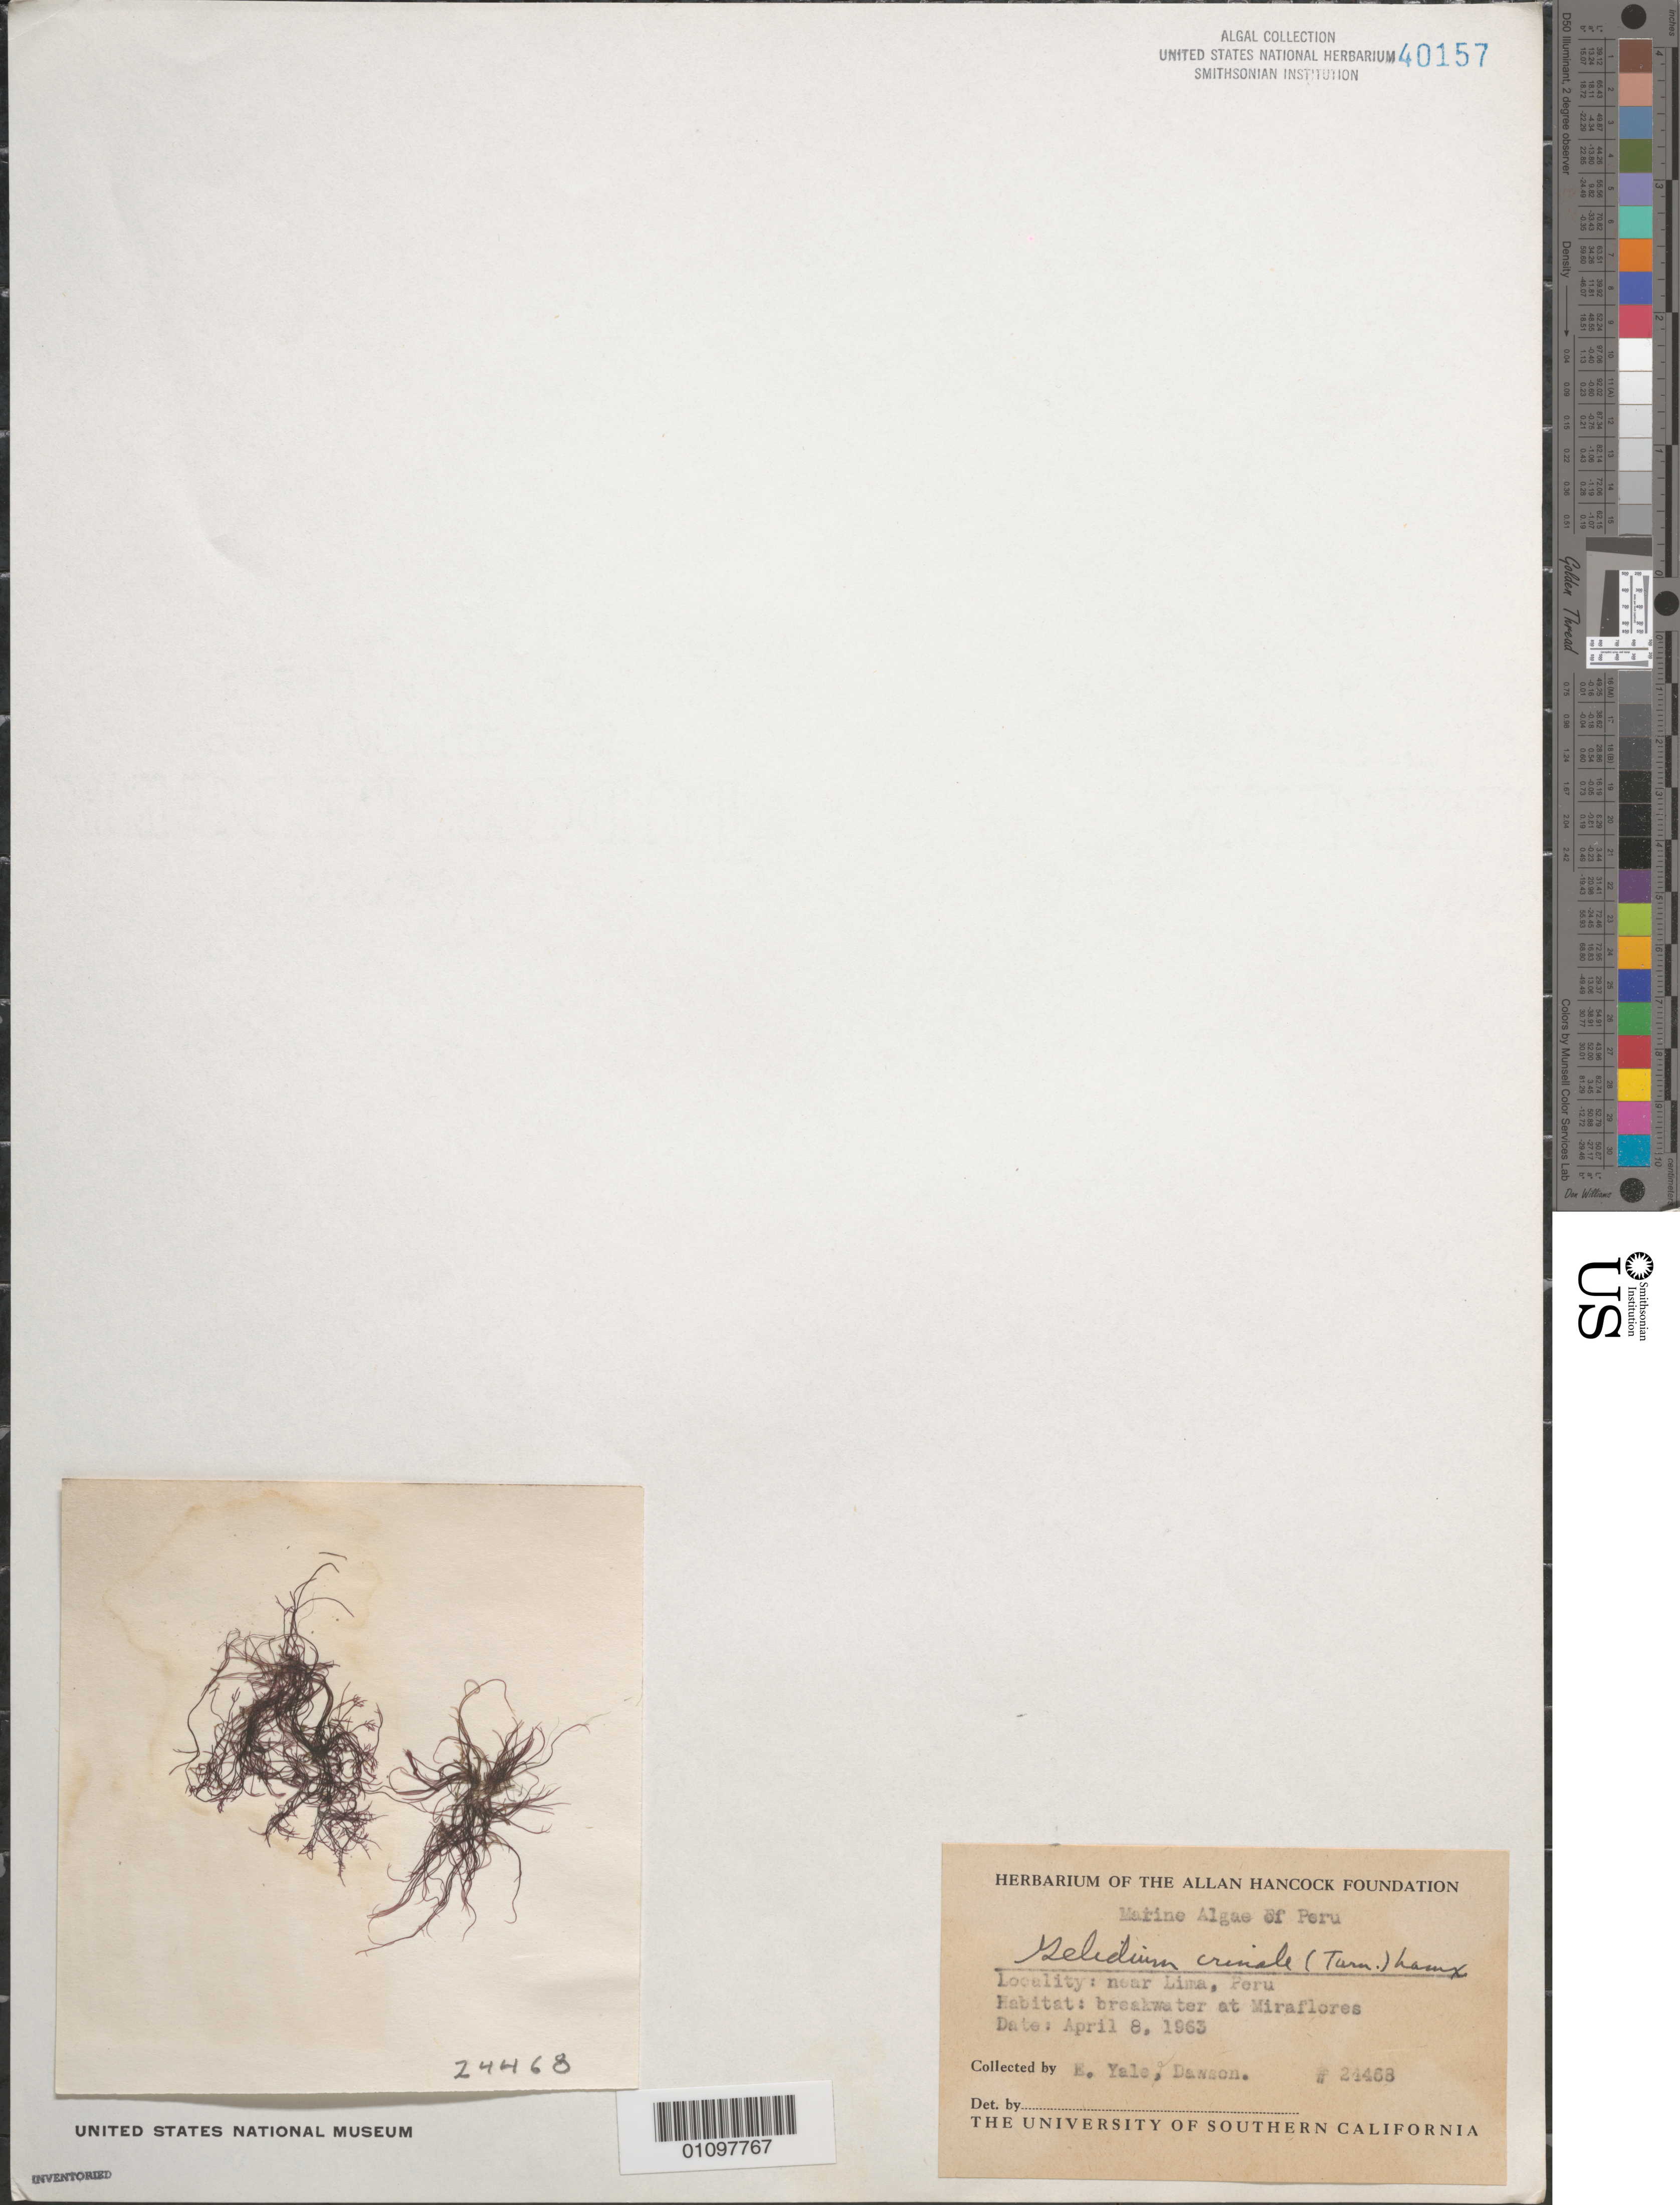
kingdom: Plantae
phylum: Rhodophyta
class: Florideophyceae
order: Gelidiales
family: Gelidiaceae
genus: Gelidium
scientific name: Gelidium crinale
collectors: E. Y. Dawson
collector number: EYD 24468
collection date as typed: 08 Apr 1963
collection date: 1963-04-08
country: Peru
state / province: Lima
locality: Miraflores, near Lima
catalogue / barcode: US 40157